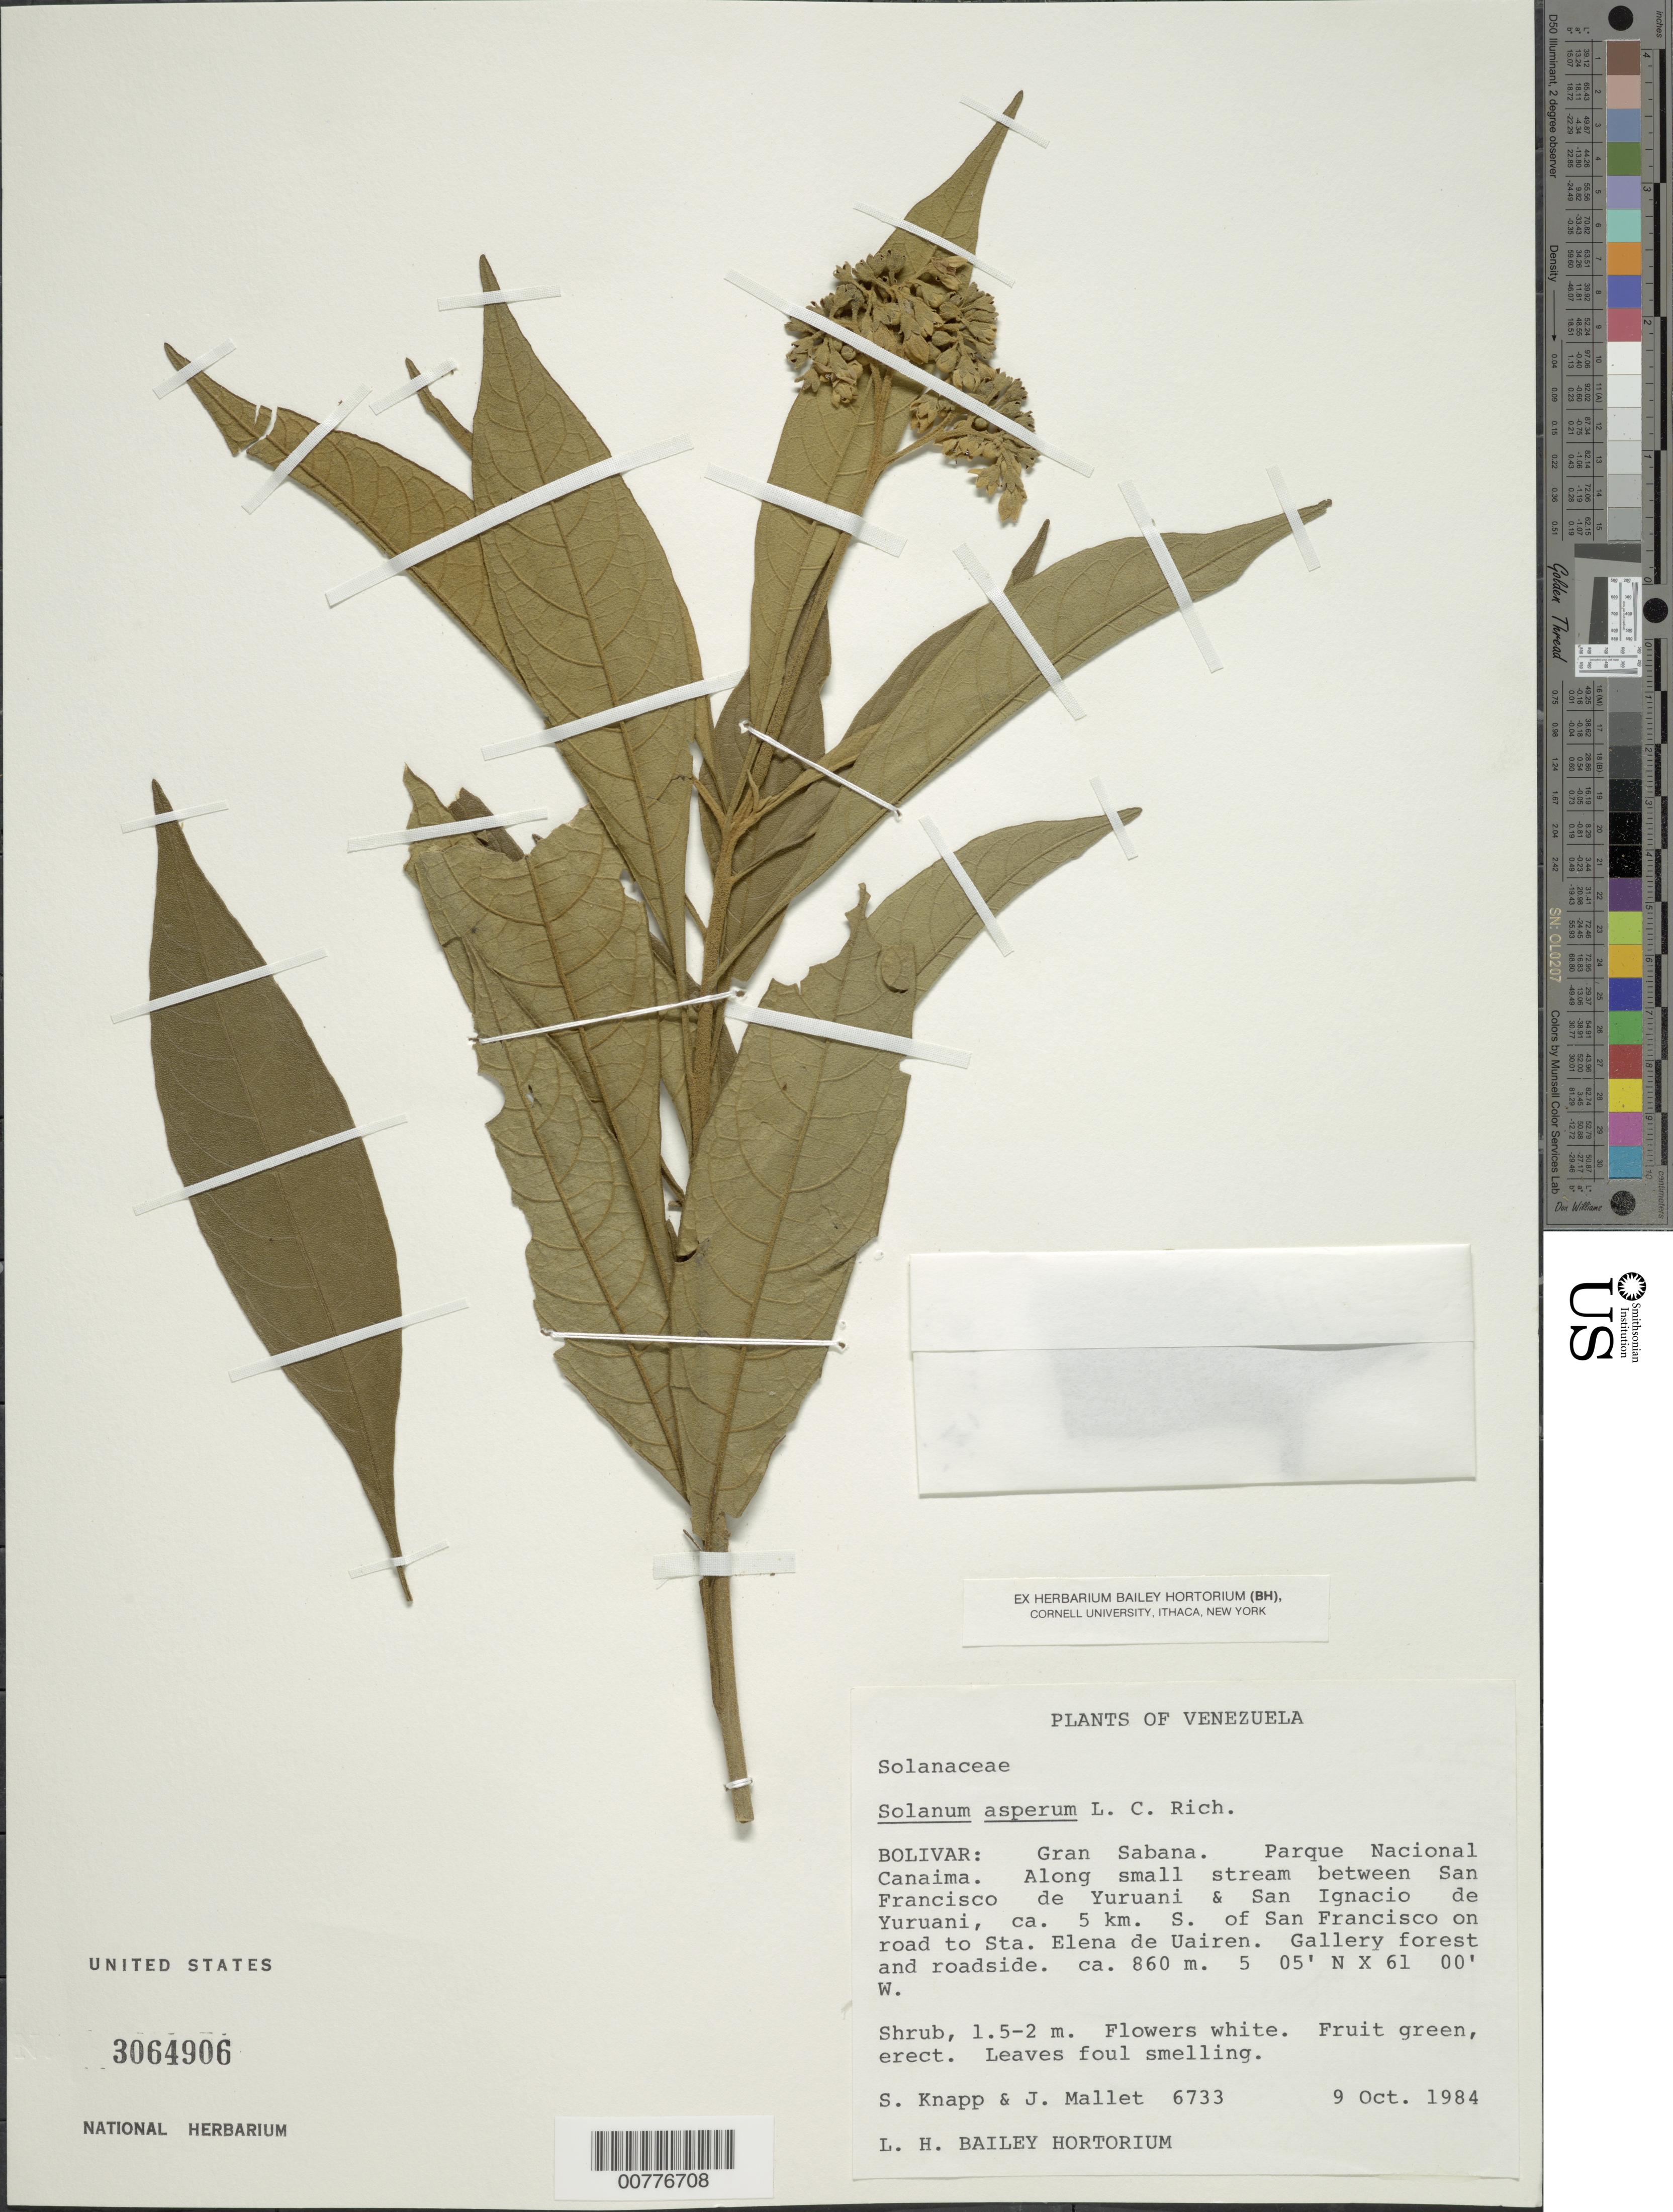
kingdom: Plantae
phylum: Tracheophyta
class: Magnoliopsida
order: Solanales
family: Solanaceae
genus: Solanum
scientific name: Solanum asperum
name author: Rich.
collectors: S. Knapp & J. Mallet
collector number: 6733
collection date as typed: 10 Oct 1984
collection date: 1984-10-10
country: Venezuela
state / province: Bolívar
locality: Gran Sabana, Parque Nacional Canaima, 5 km S of San Francisco on road to Sta. Elena de Uairen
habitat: along small stream; gallery forest and roadside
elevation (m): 860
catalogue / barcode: US 3064906